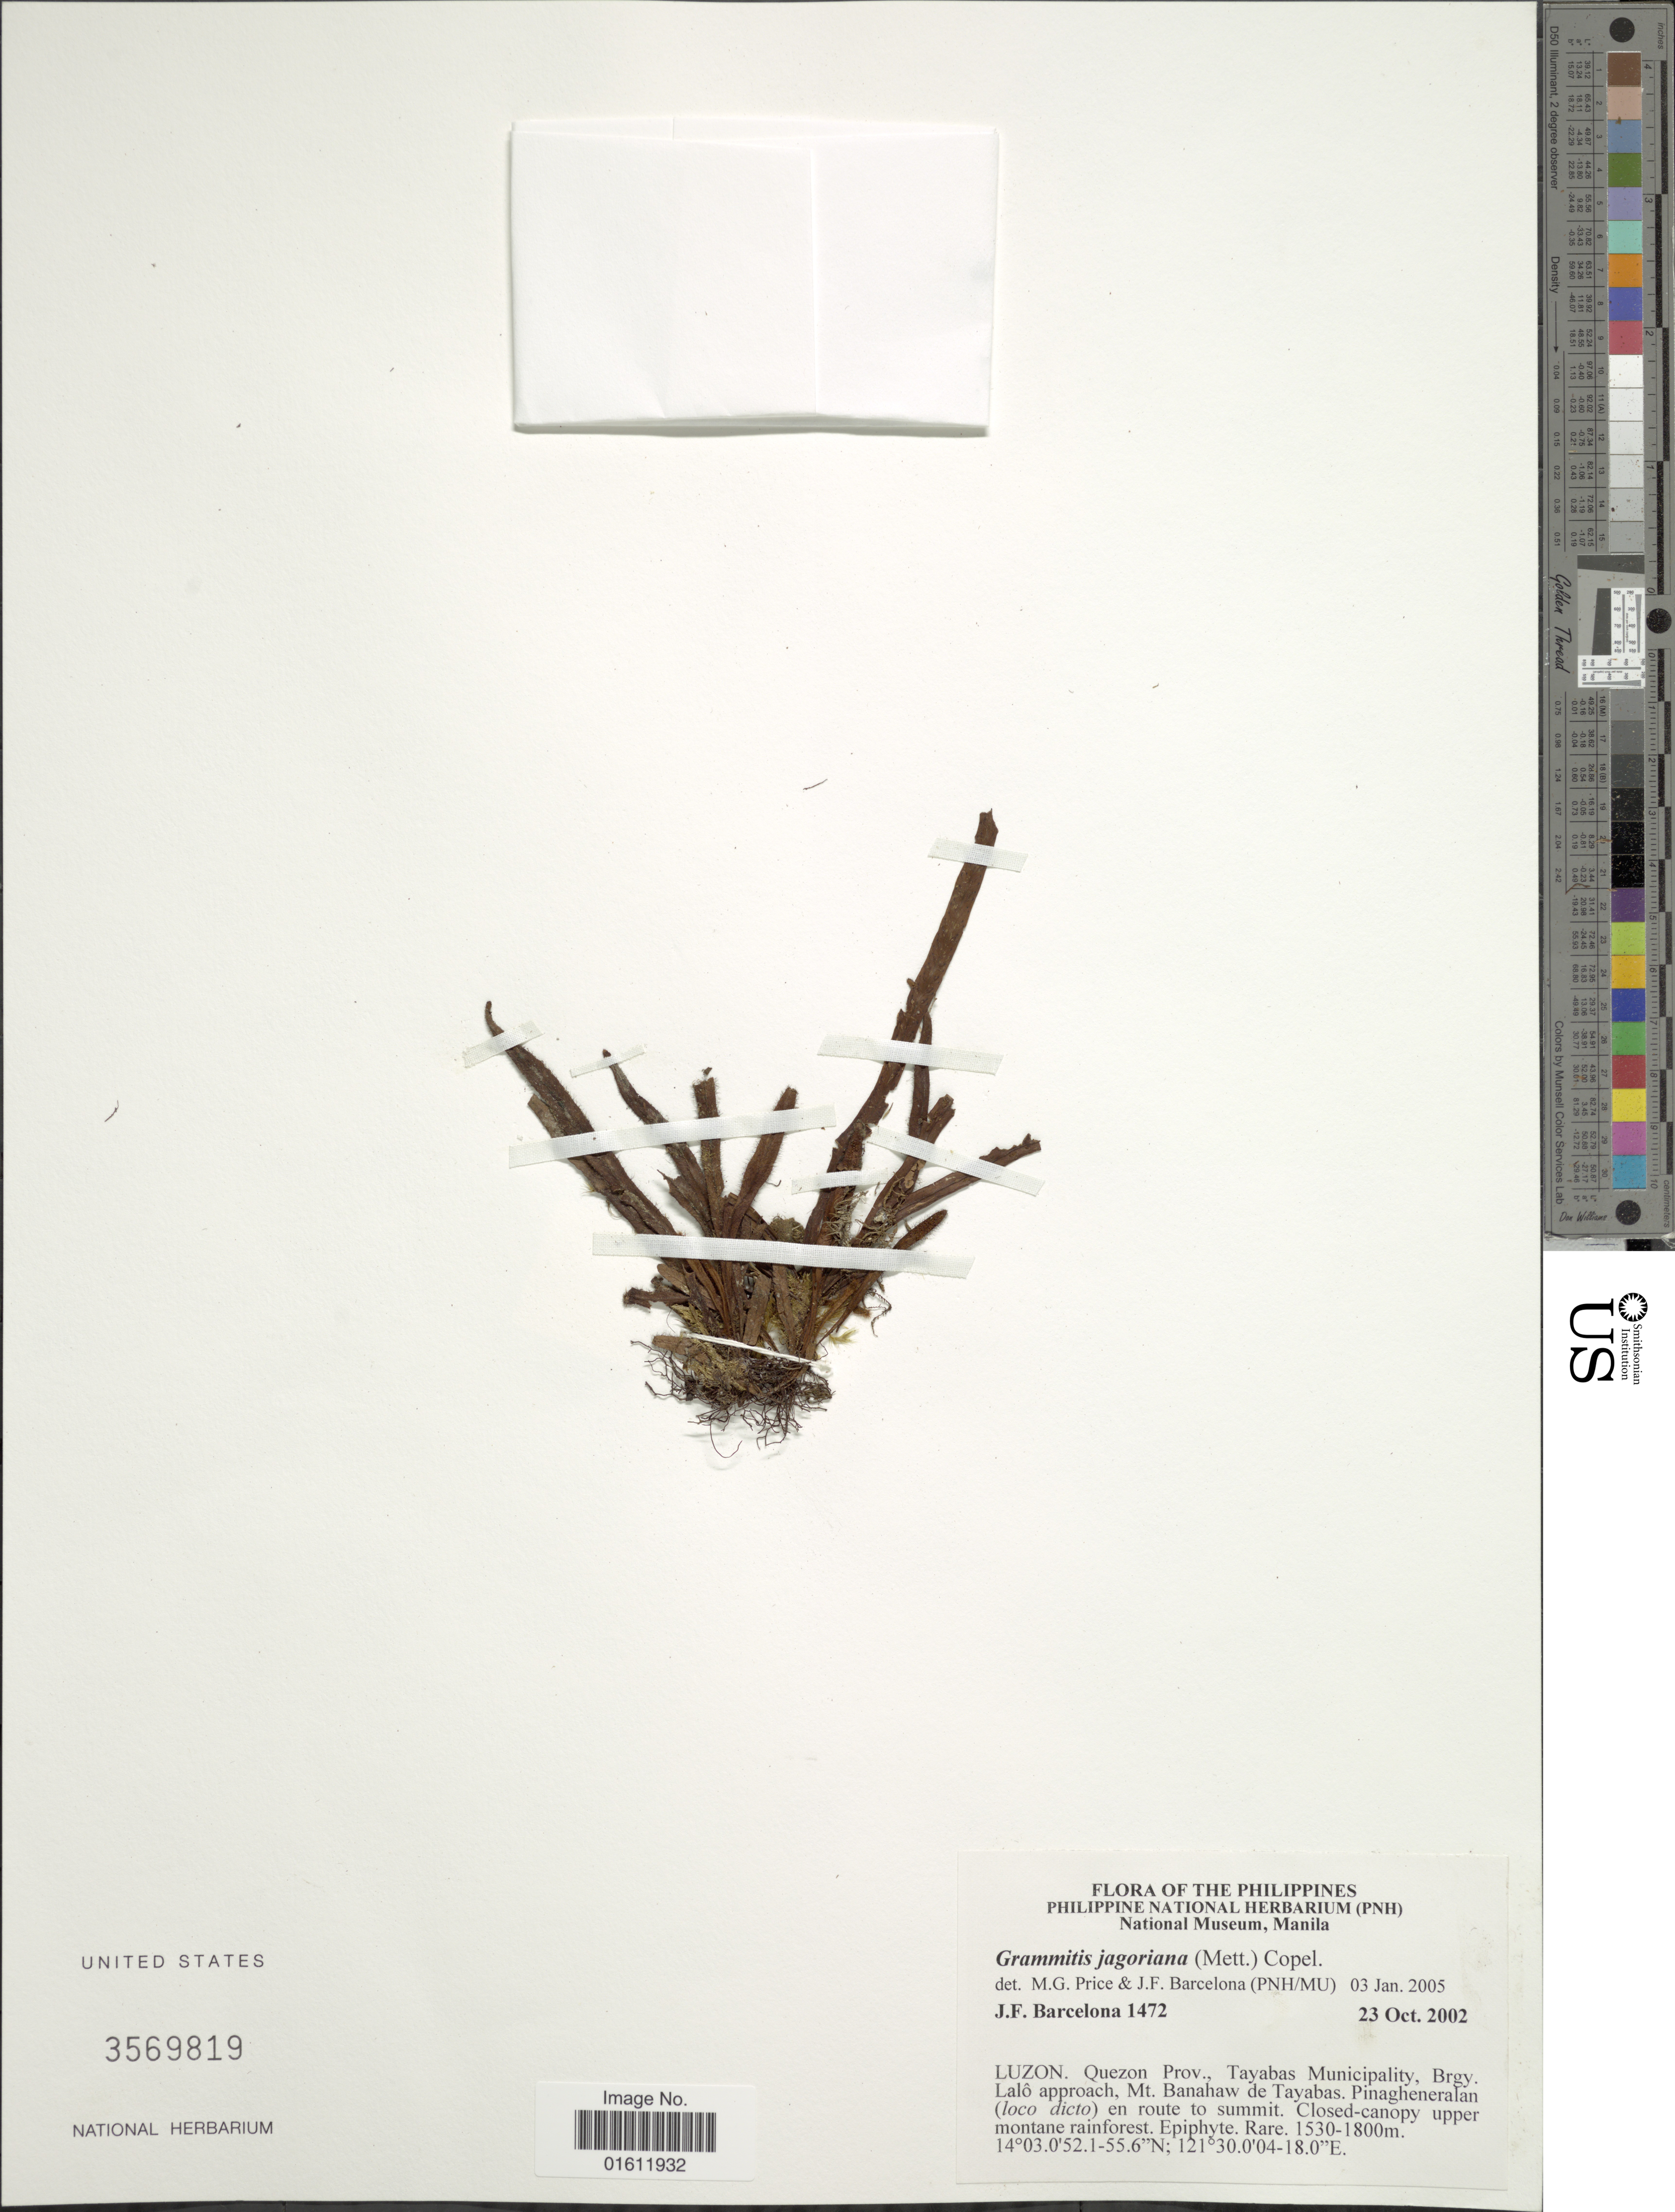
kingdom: Plantae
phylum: Tracheophyta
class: Polypodiopsida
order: Polypodiales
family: Polypodiaceae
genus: Radiogrammitis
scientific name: Radiogrammitis jagoriana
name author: (Mett. ex Kuhn) Parris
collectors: J. F. Barcelona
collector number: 1472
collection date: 2002-10-23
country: Philippines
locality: Luzon. Quezon Prov., Tayabas Municipality, Brgy, Lalô approach, Mt. Banahaw de Tayabas. Pinagheneralan (loco dicto) en route to summit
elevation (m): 1530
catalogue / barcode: US 3569819